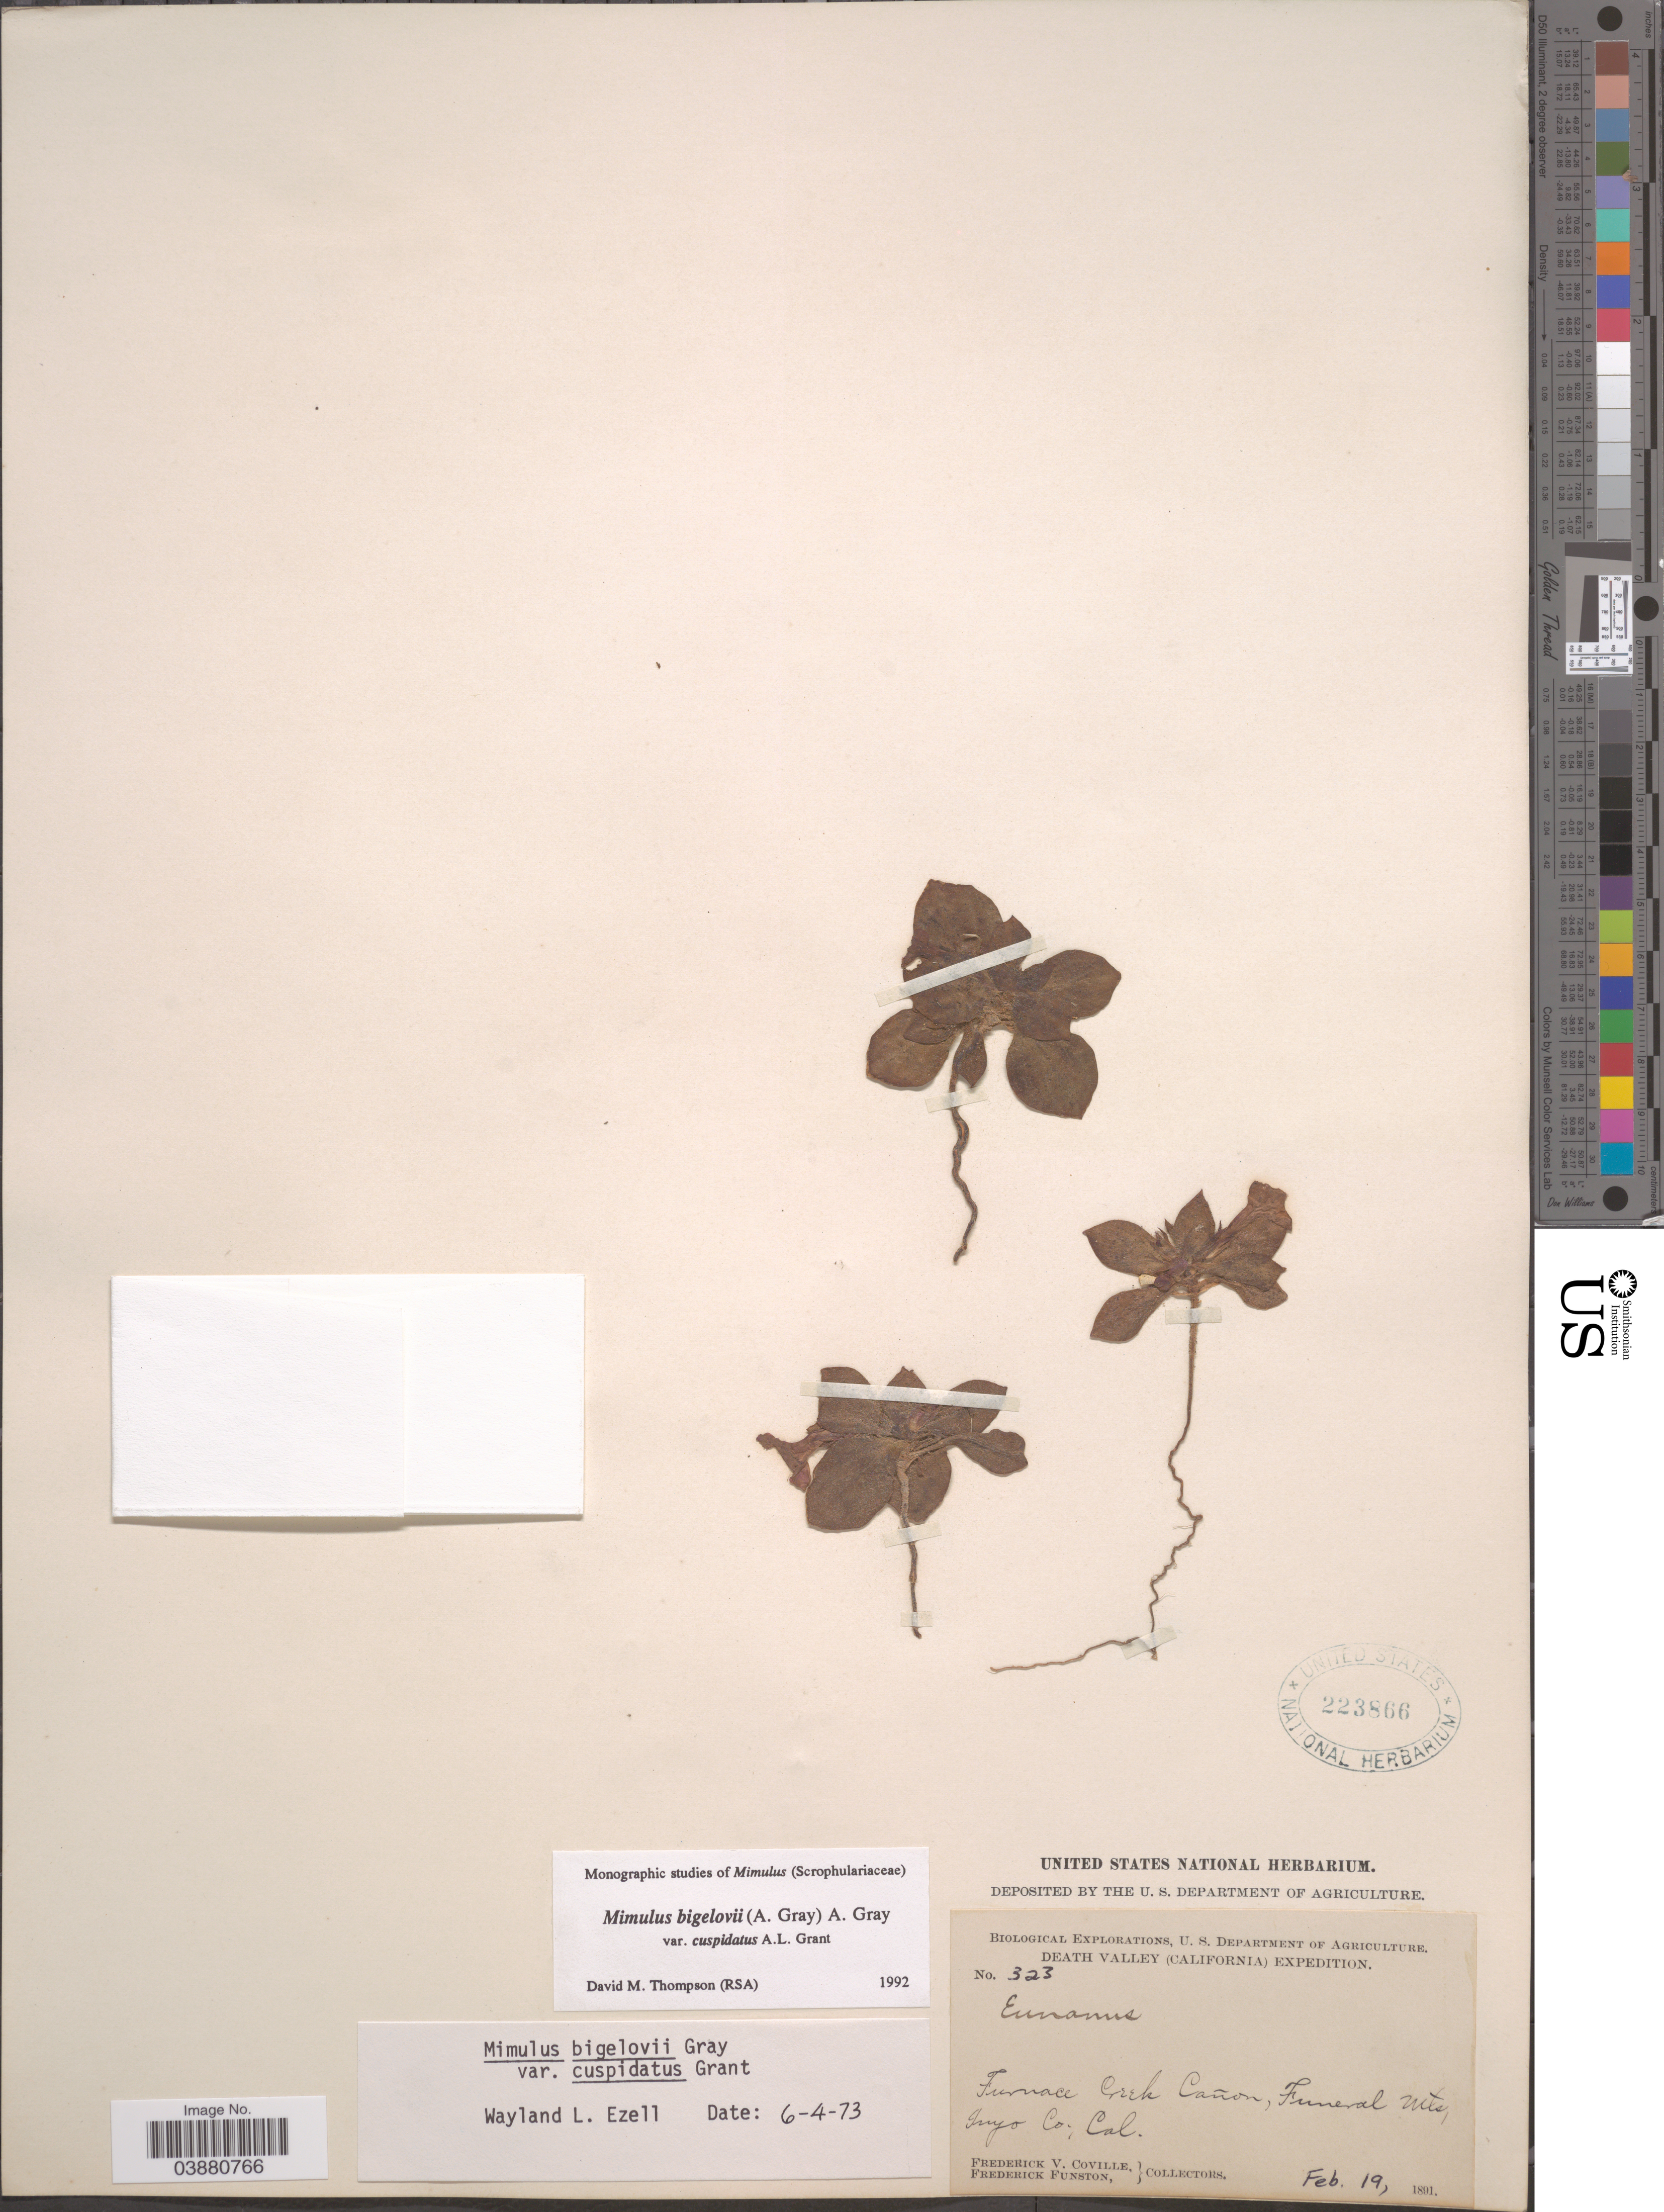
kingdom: Plantae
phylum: Tracheophyta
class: Magnoliopsida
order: Lamiales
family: Phrymaceae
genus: Mimulus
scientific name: Mimulus bigelovii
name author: (A. Gray) G.L. Nesom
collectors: F. V. Coville & F. Funston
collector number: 323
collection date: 1891-02-19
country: United States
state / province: California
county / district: Inyo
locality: Death Valley. Furnace Creek Cañon, Funeral Mts., Inyo Co.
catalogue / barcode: US 223866